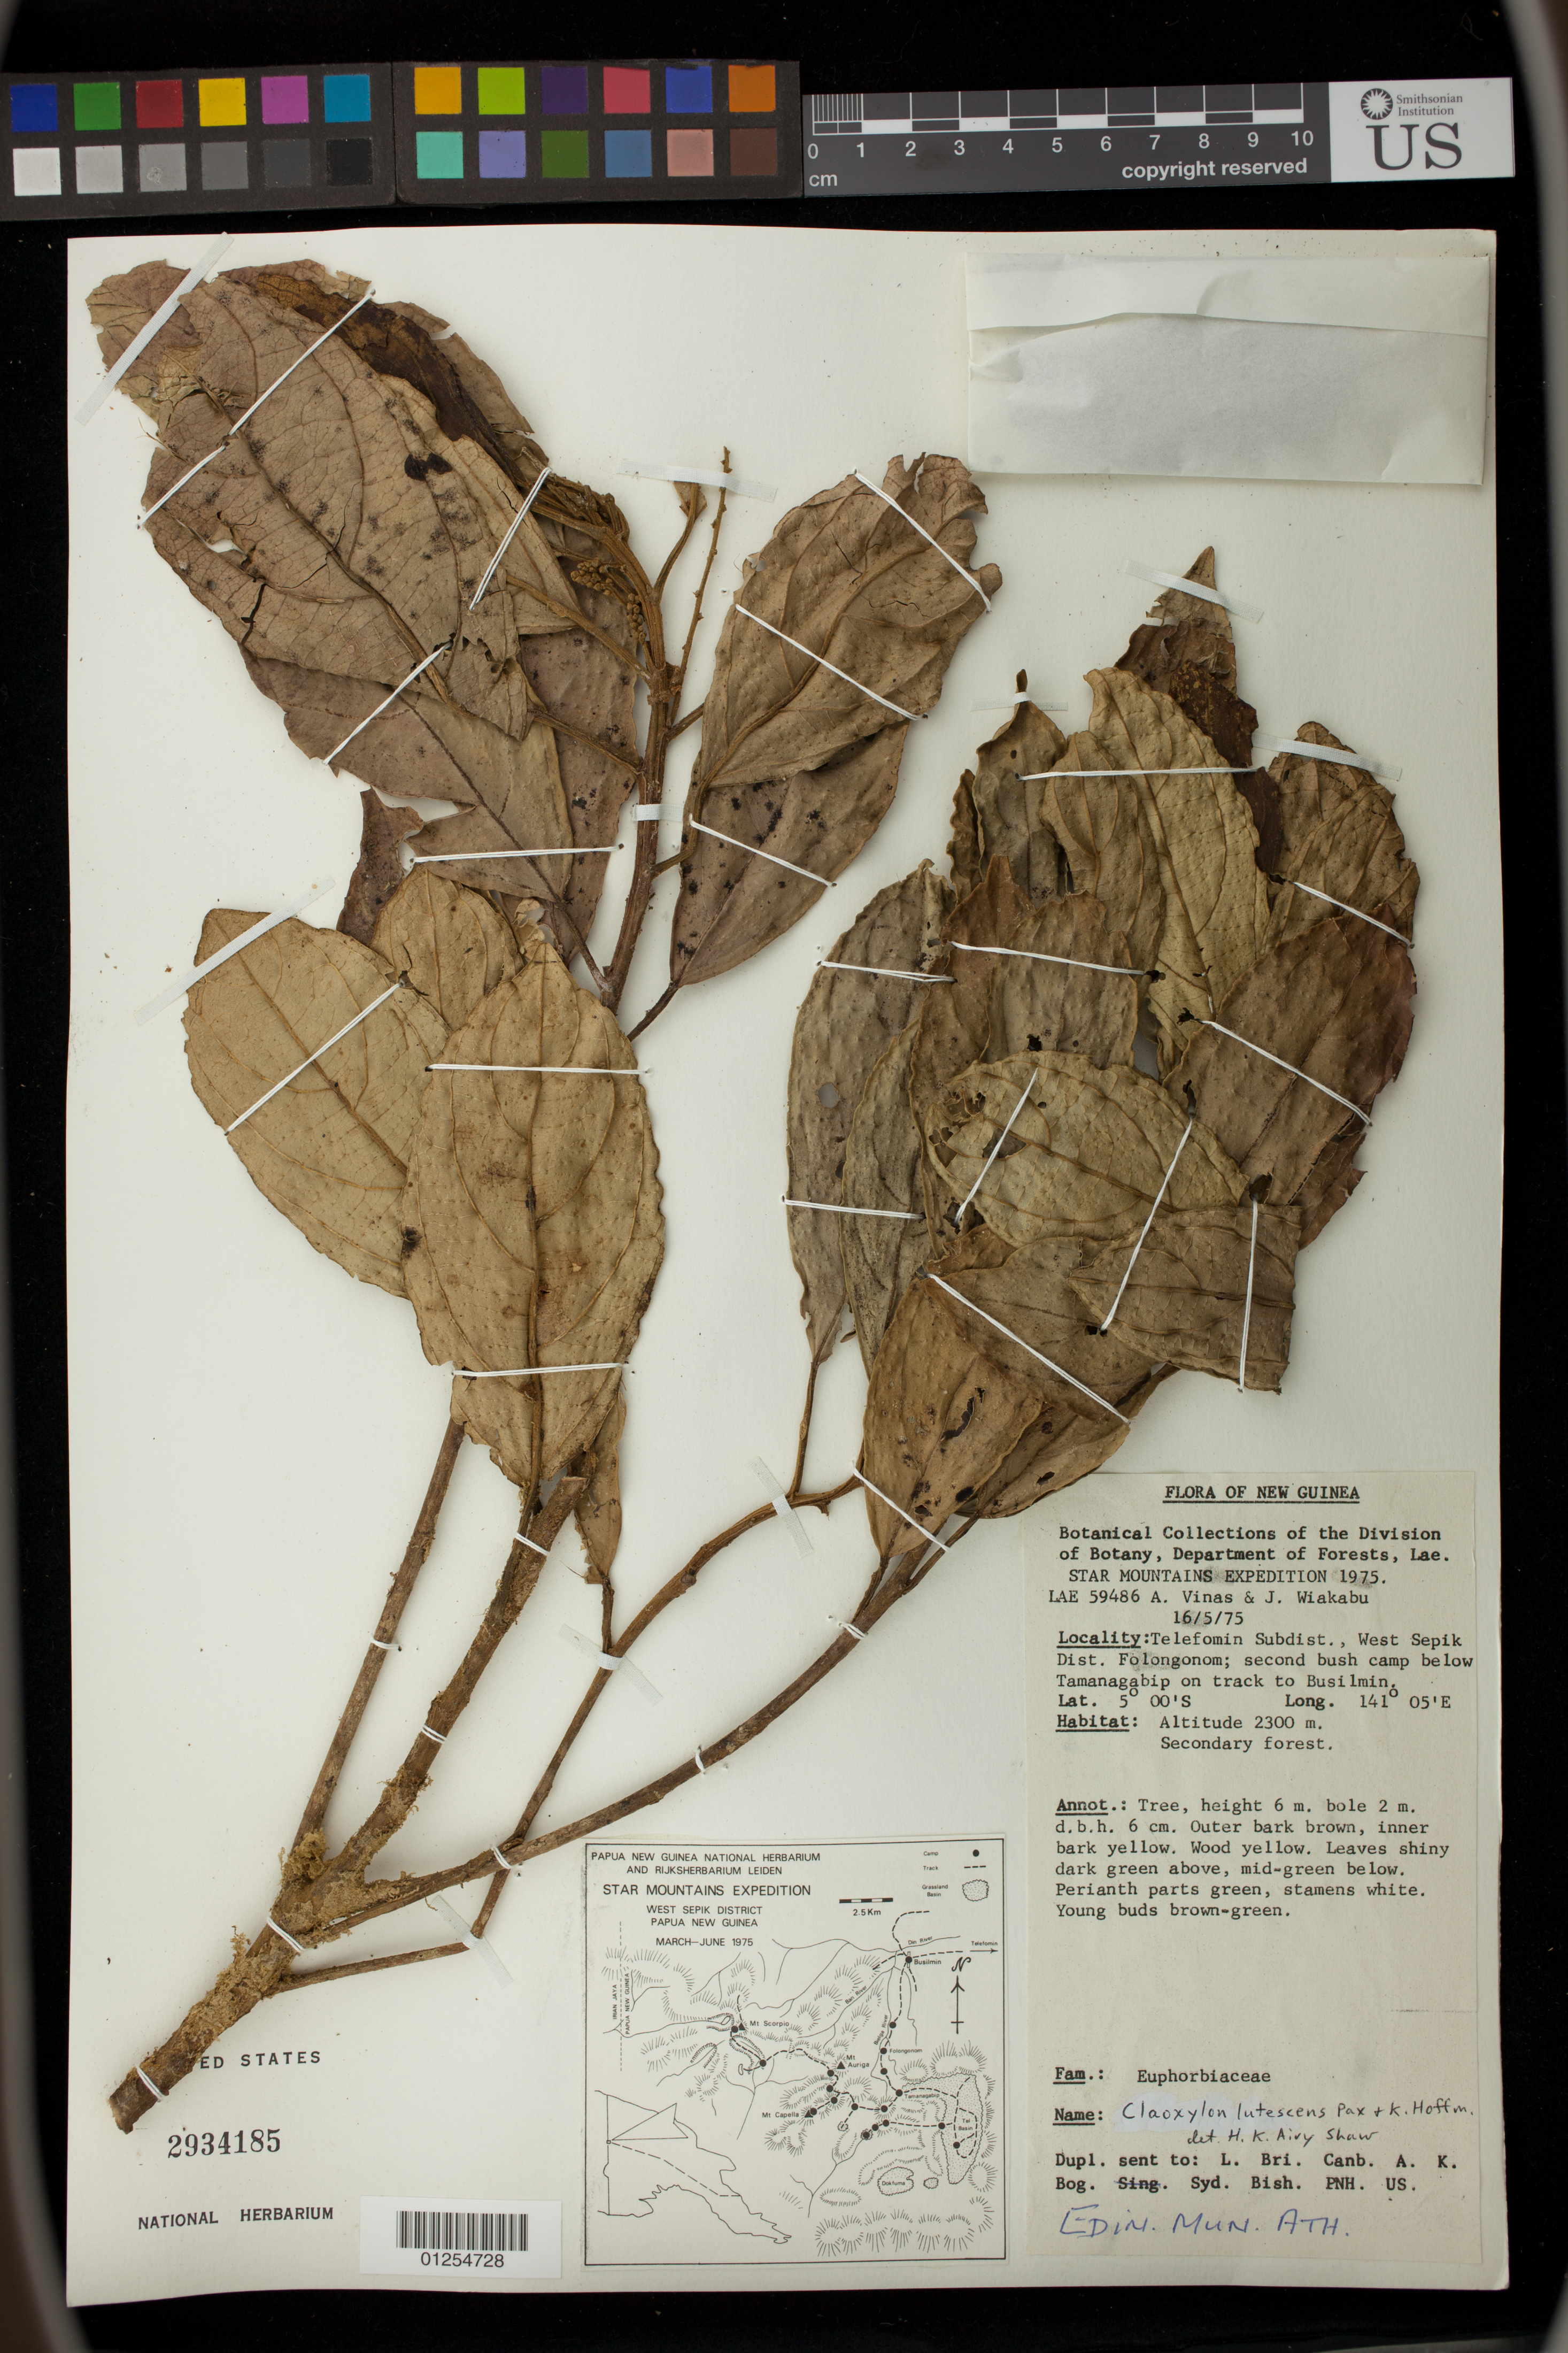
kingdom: Plantae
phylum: Tracheophyta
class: Magnoliopsida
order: Malpighiales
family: Euphorbiaceae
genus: Claoxylon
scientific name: Claoxylon lutescens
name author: Pax & K. Hoffm.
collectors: A. Vinas & J. Wiakabu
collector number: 59486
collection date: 1975-05-16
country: Papua New Guinea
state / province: Sandaun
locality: Telefomin Subdist., West Sepik Dist. Folongonom; second bush camp below Tamanagabip on track to Busilmin.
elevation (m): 2300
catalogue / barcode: US 2934185